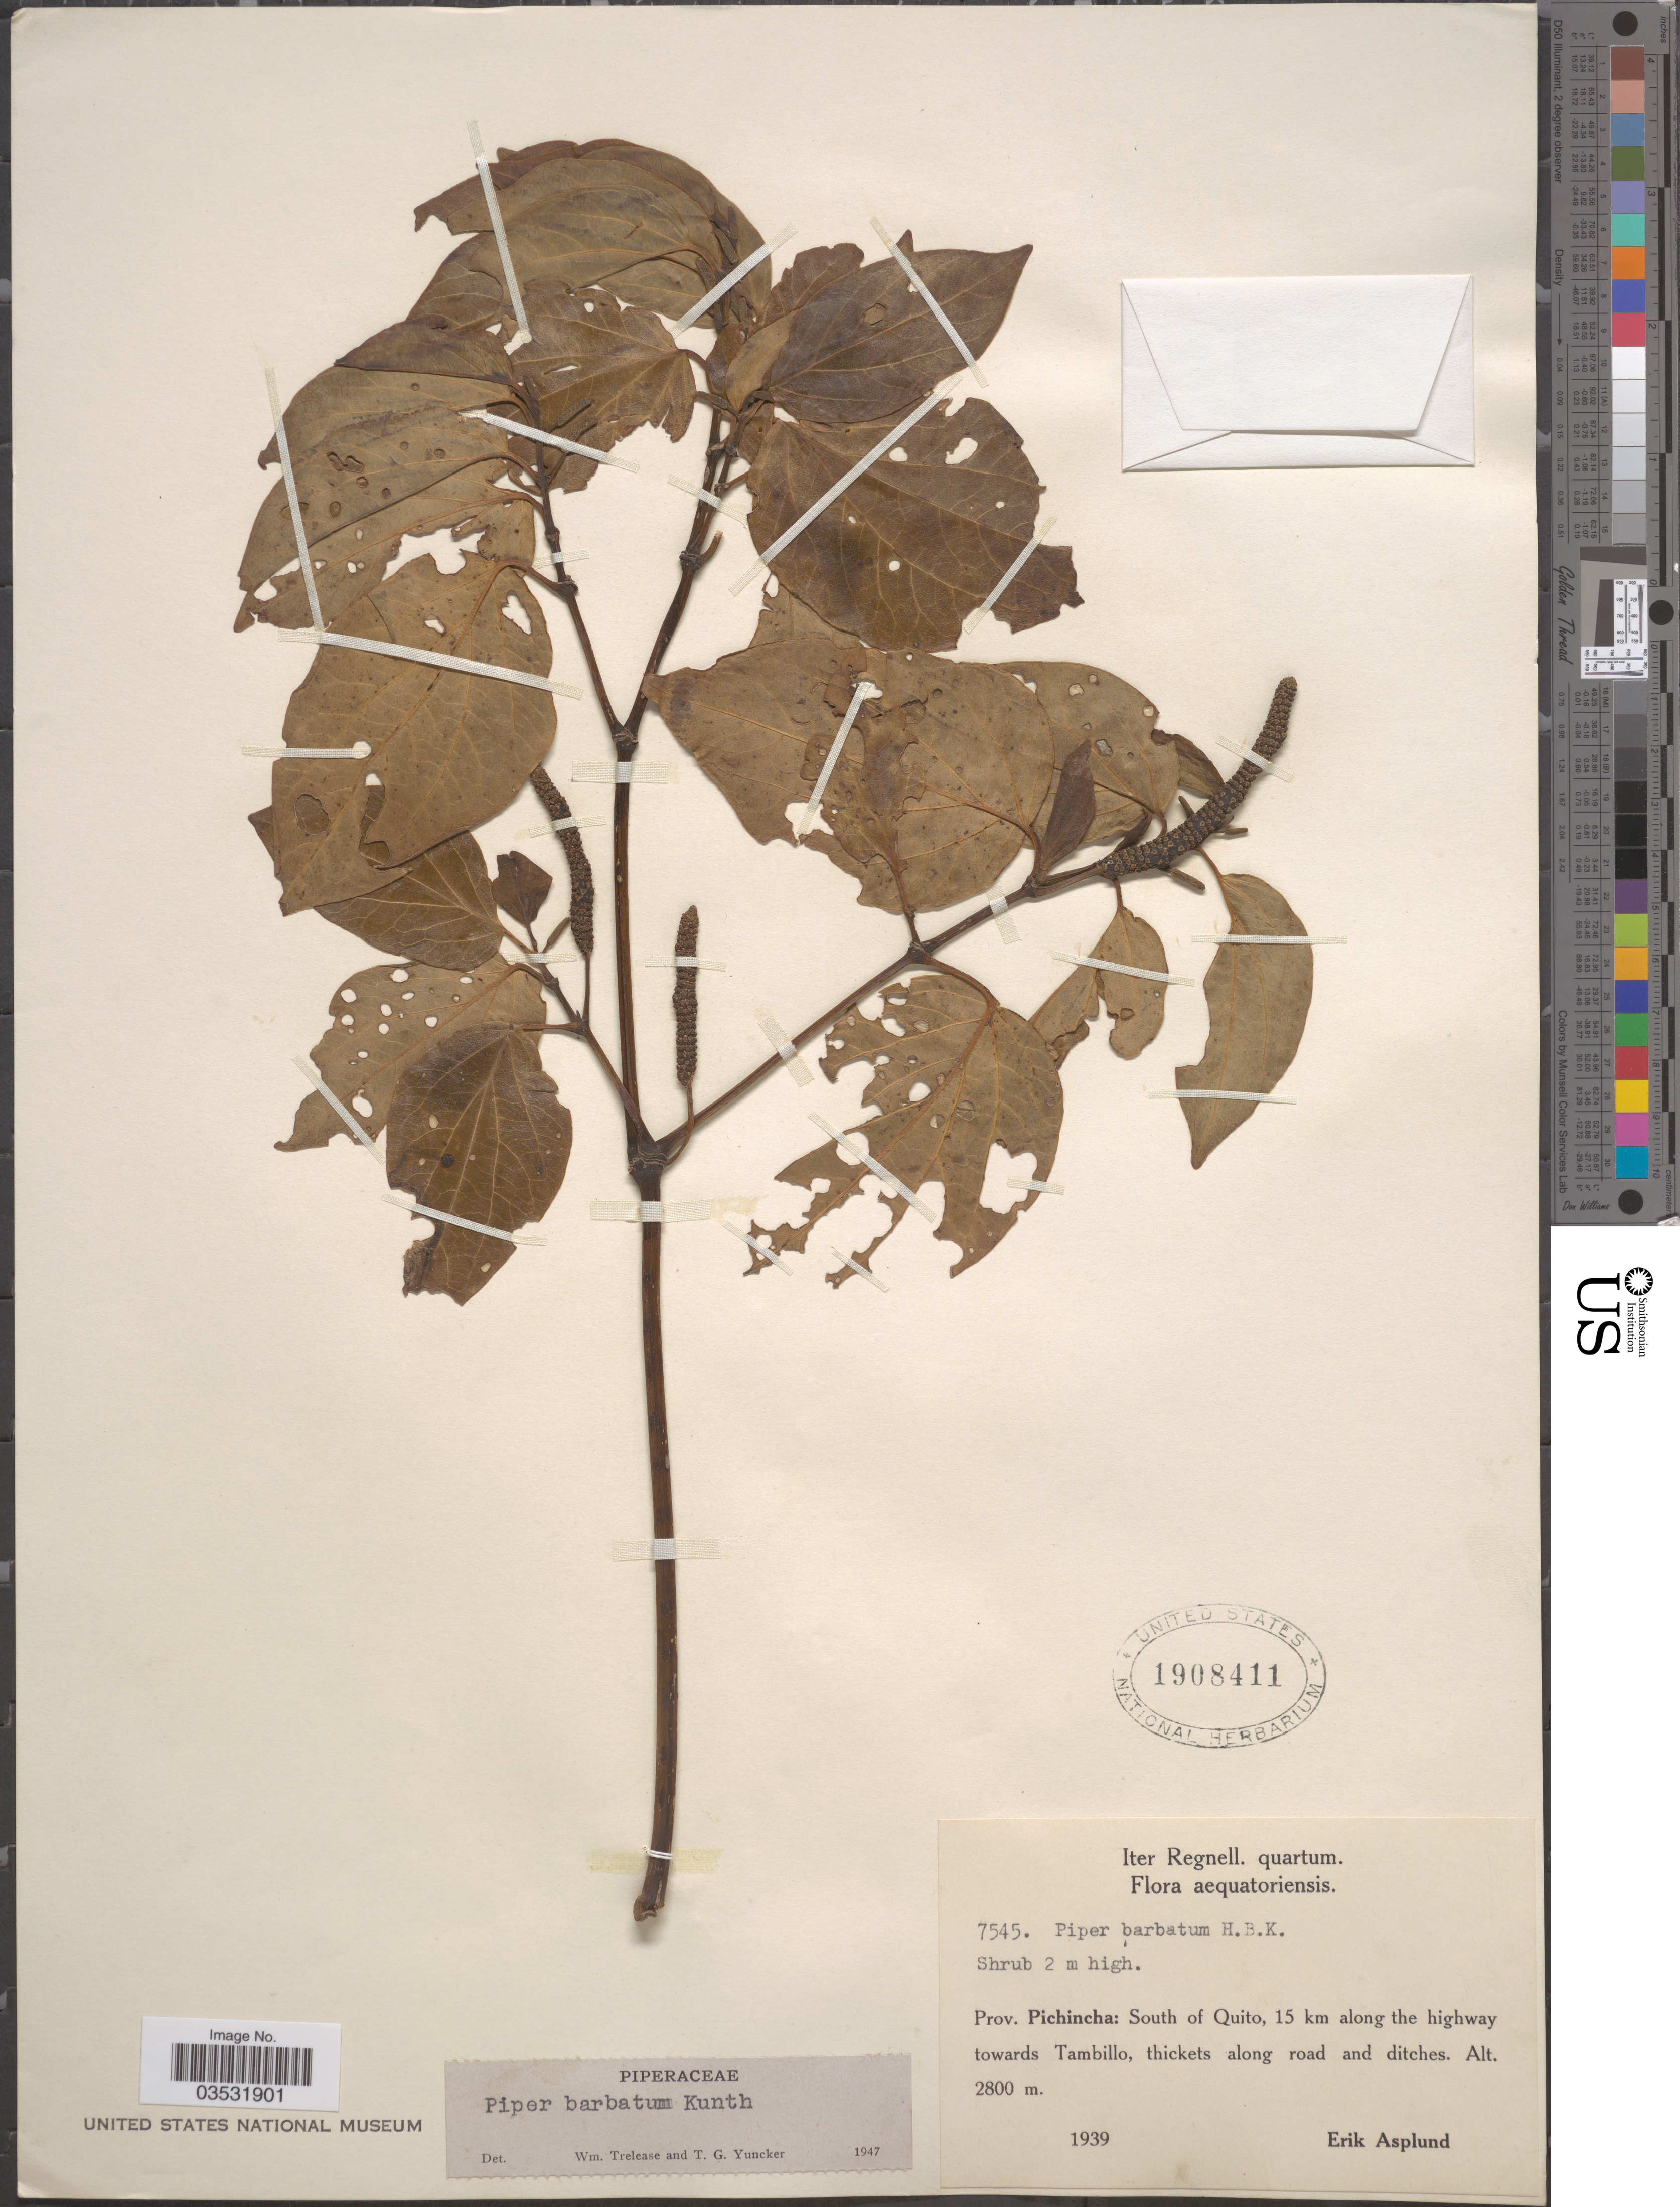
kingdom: Plantae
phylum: Tracheophyta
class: Magnoliopsida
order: Piperales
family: Piperaceae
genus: Piper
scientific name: Piper barbatum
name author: C. DC.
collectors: E. Asplund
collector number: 7545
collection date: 1939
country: Ecuador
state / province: Pichincha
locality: South of Quito, 15 km along the highway towards Tambillo, thickets along road and ditches.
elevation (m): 2800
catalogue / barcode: US 1908411